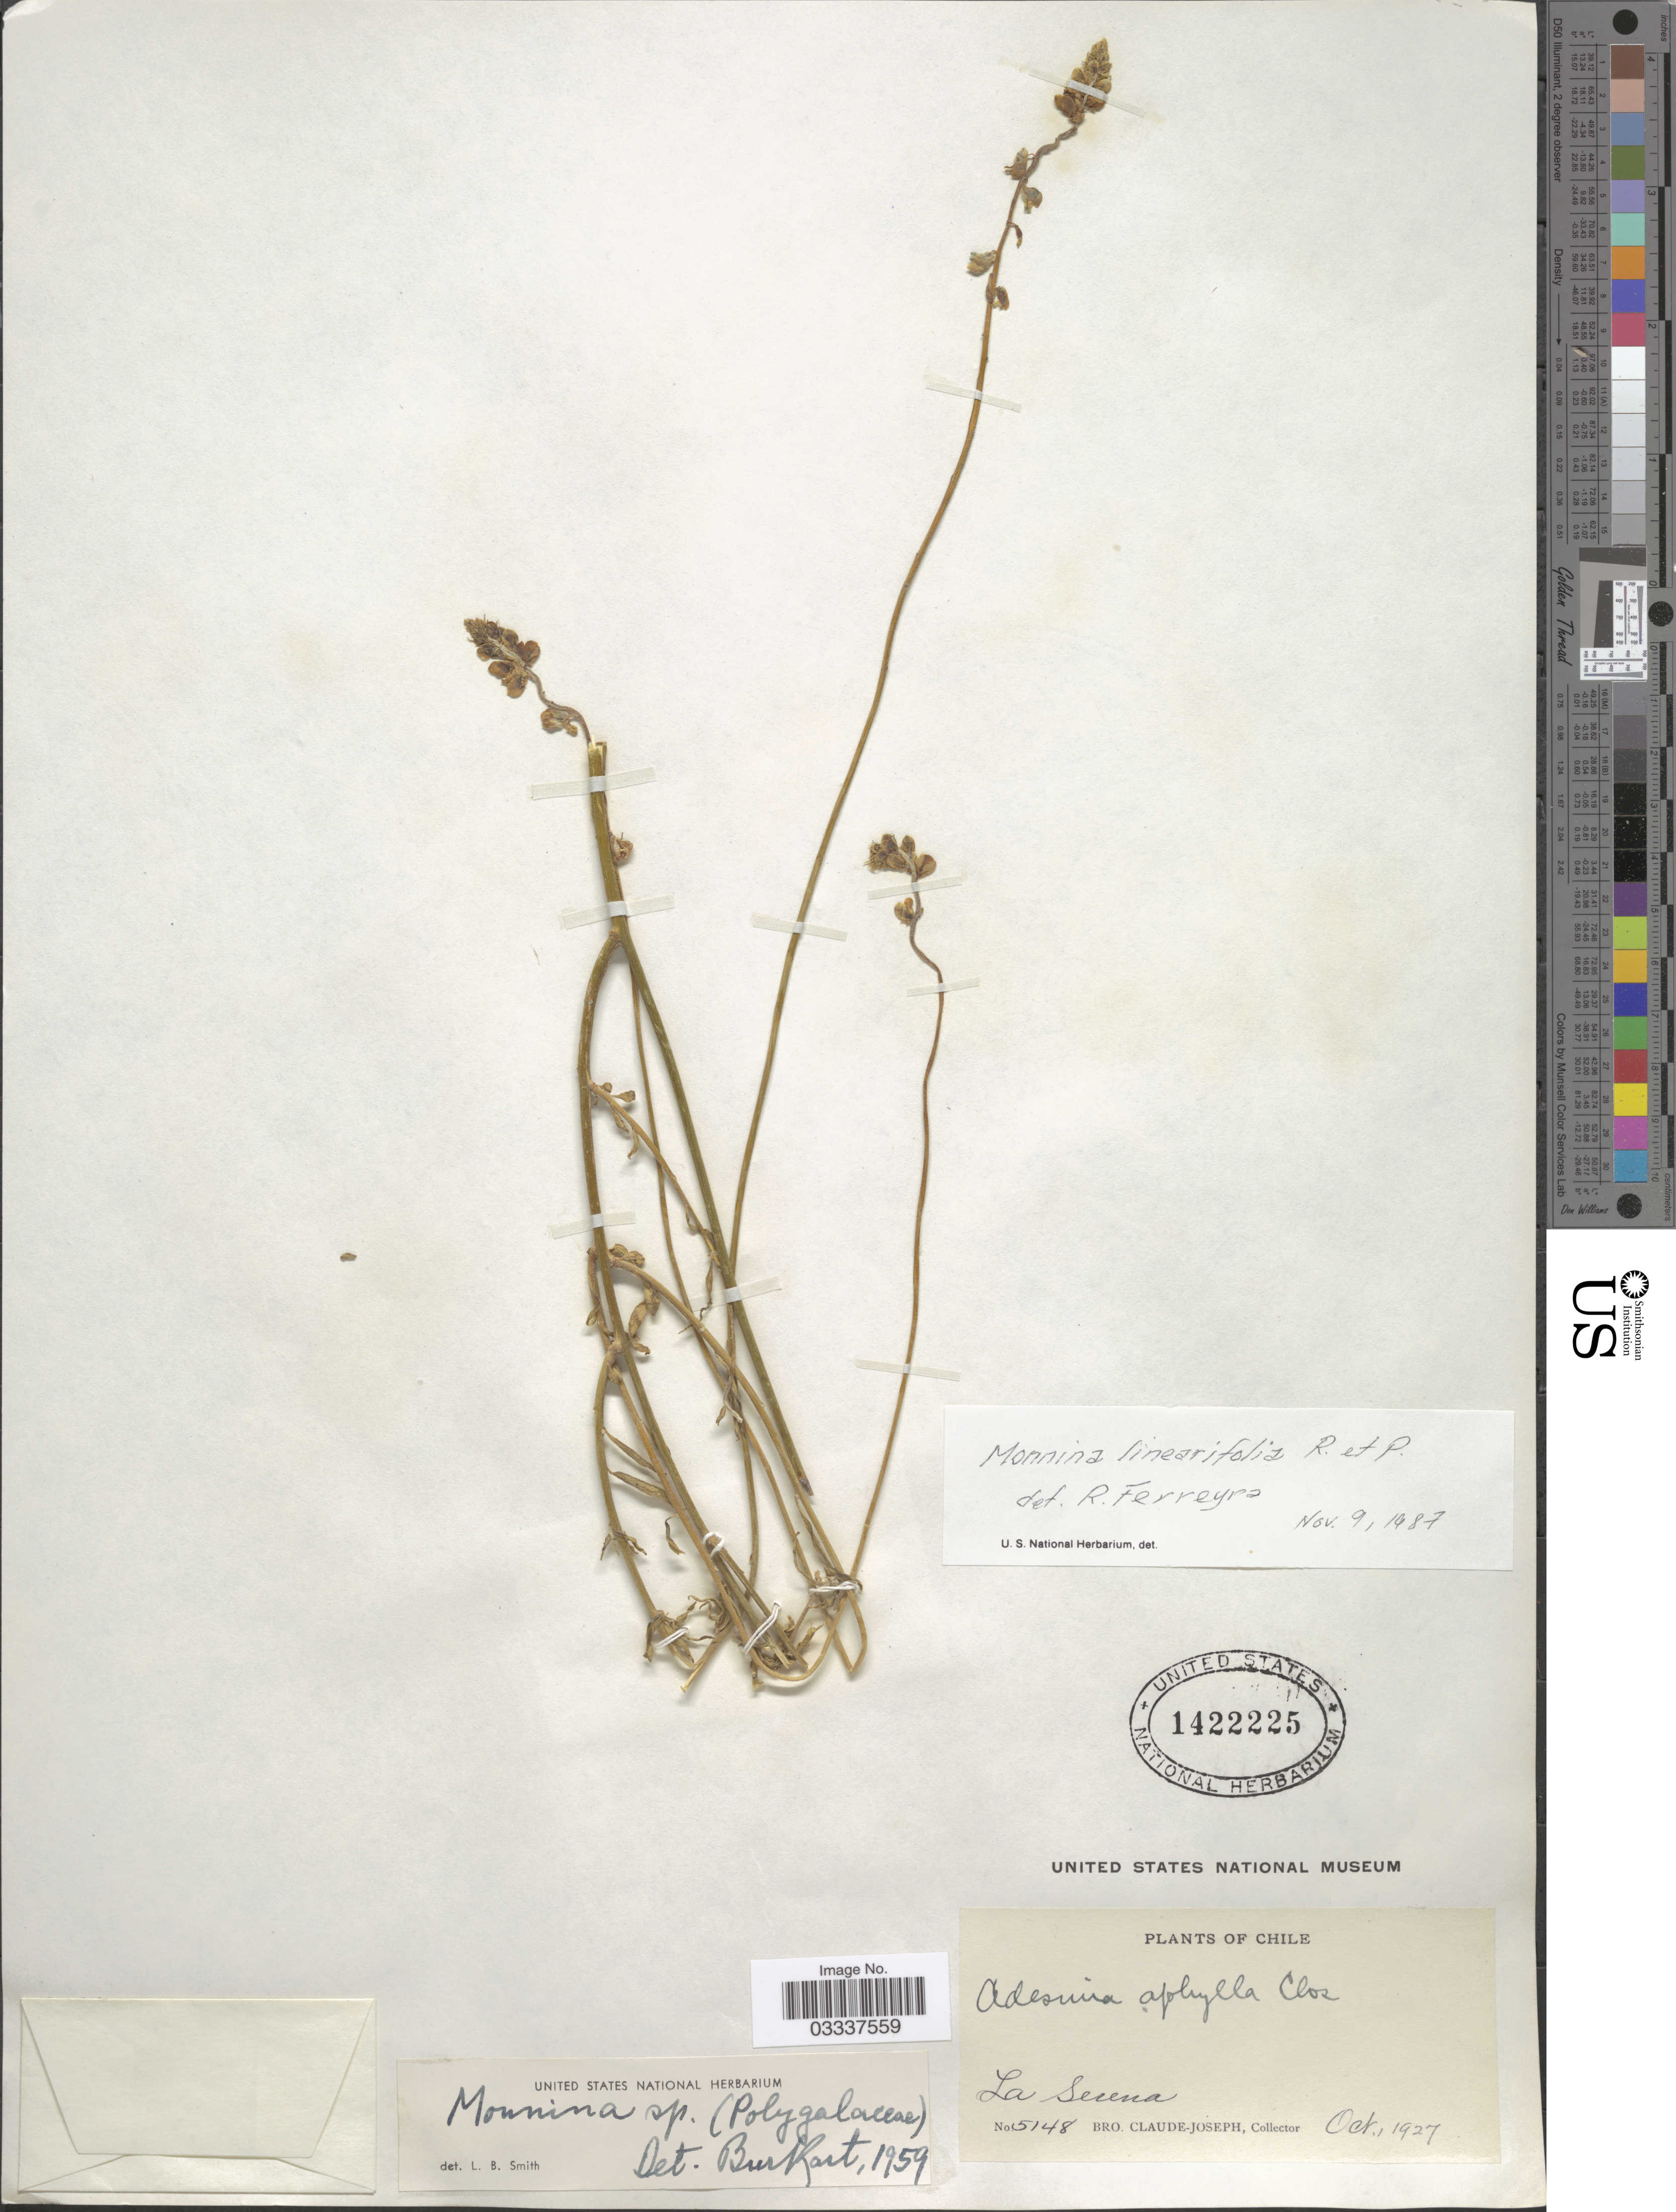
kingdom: Plantae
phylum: Tracheophyta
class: Magnoliopsida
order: Fabales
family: Polygalaceae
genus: Monnina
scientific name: Monnina linearifolia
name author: Ruiz & Pav.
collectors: Bro. Claude-Joseph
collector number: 5148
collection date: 1927-10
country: Chile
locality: La Serena.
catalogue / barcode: US 1422225